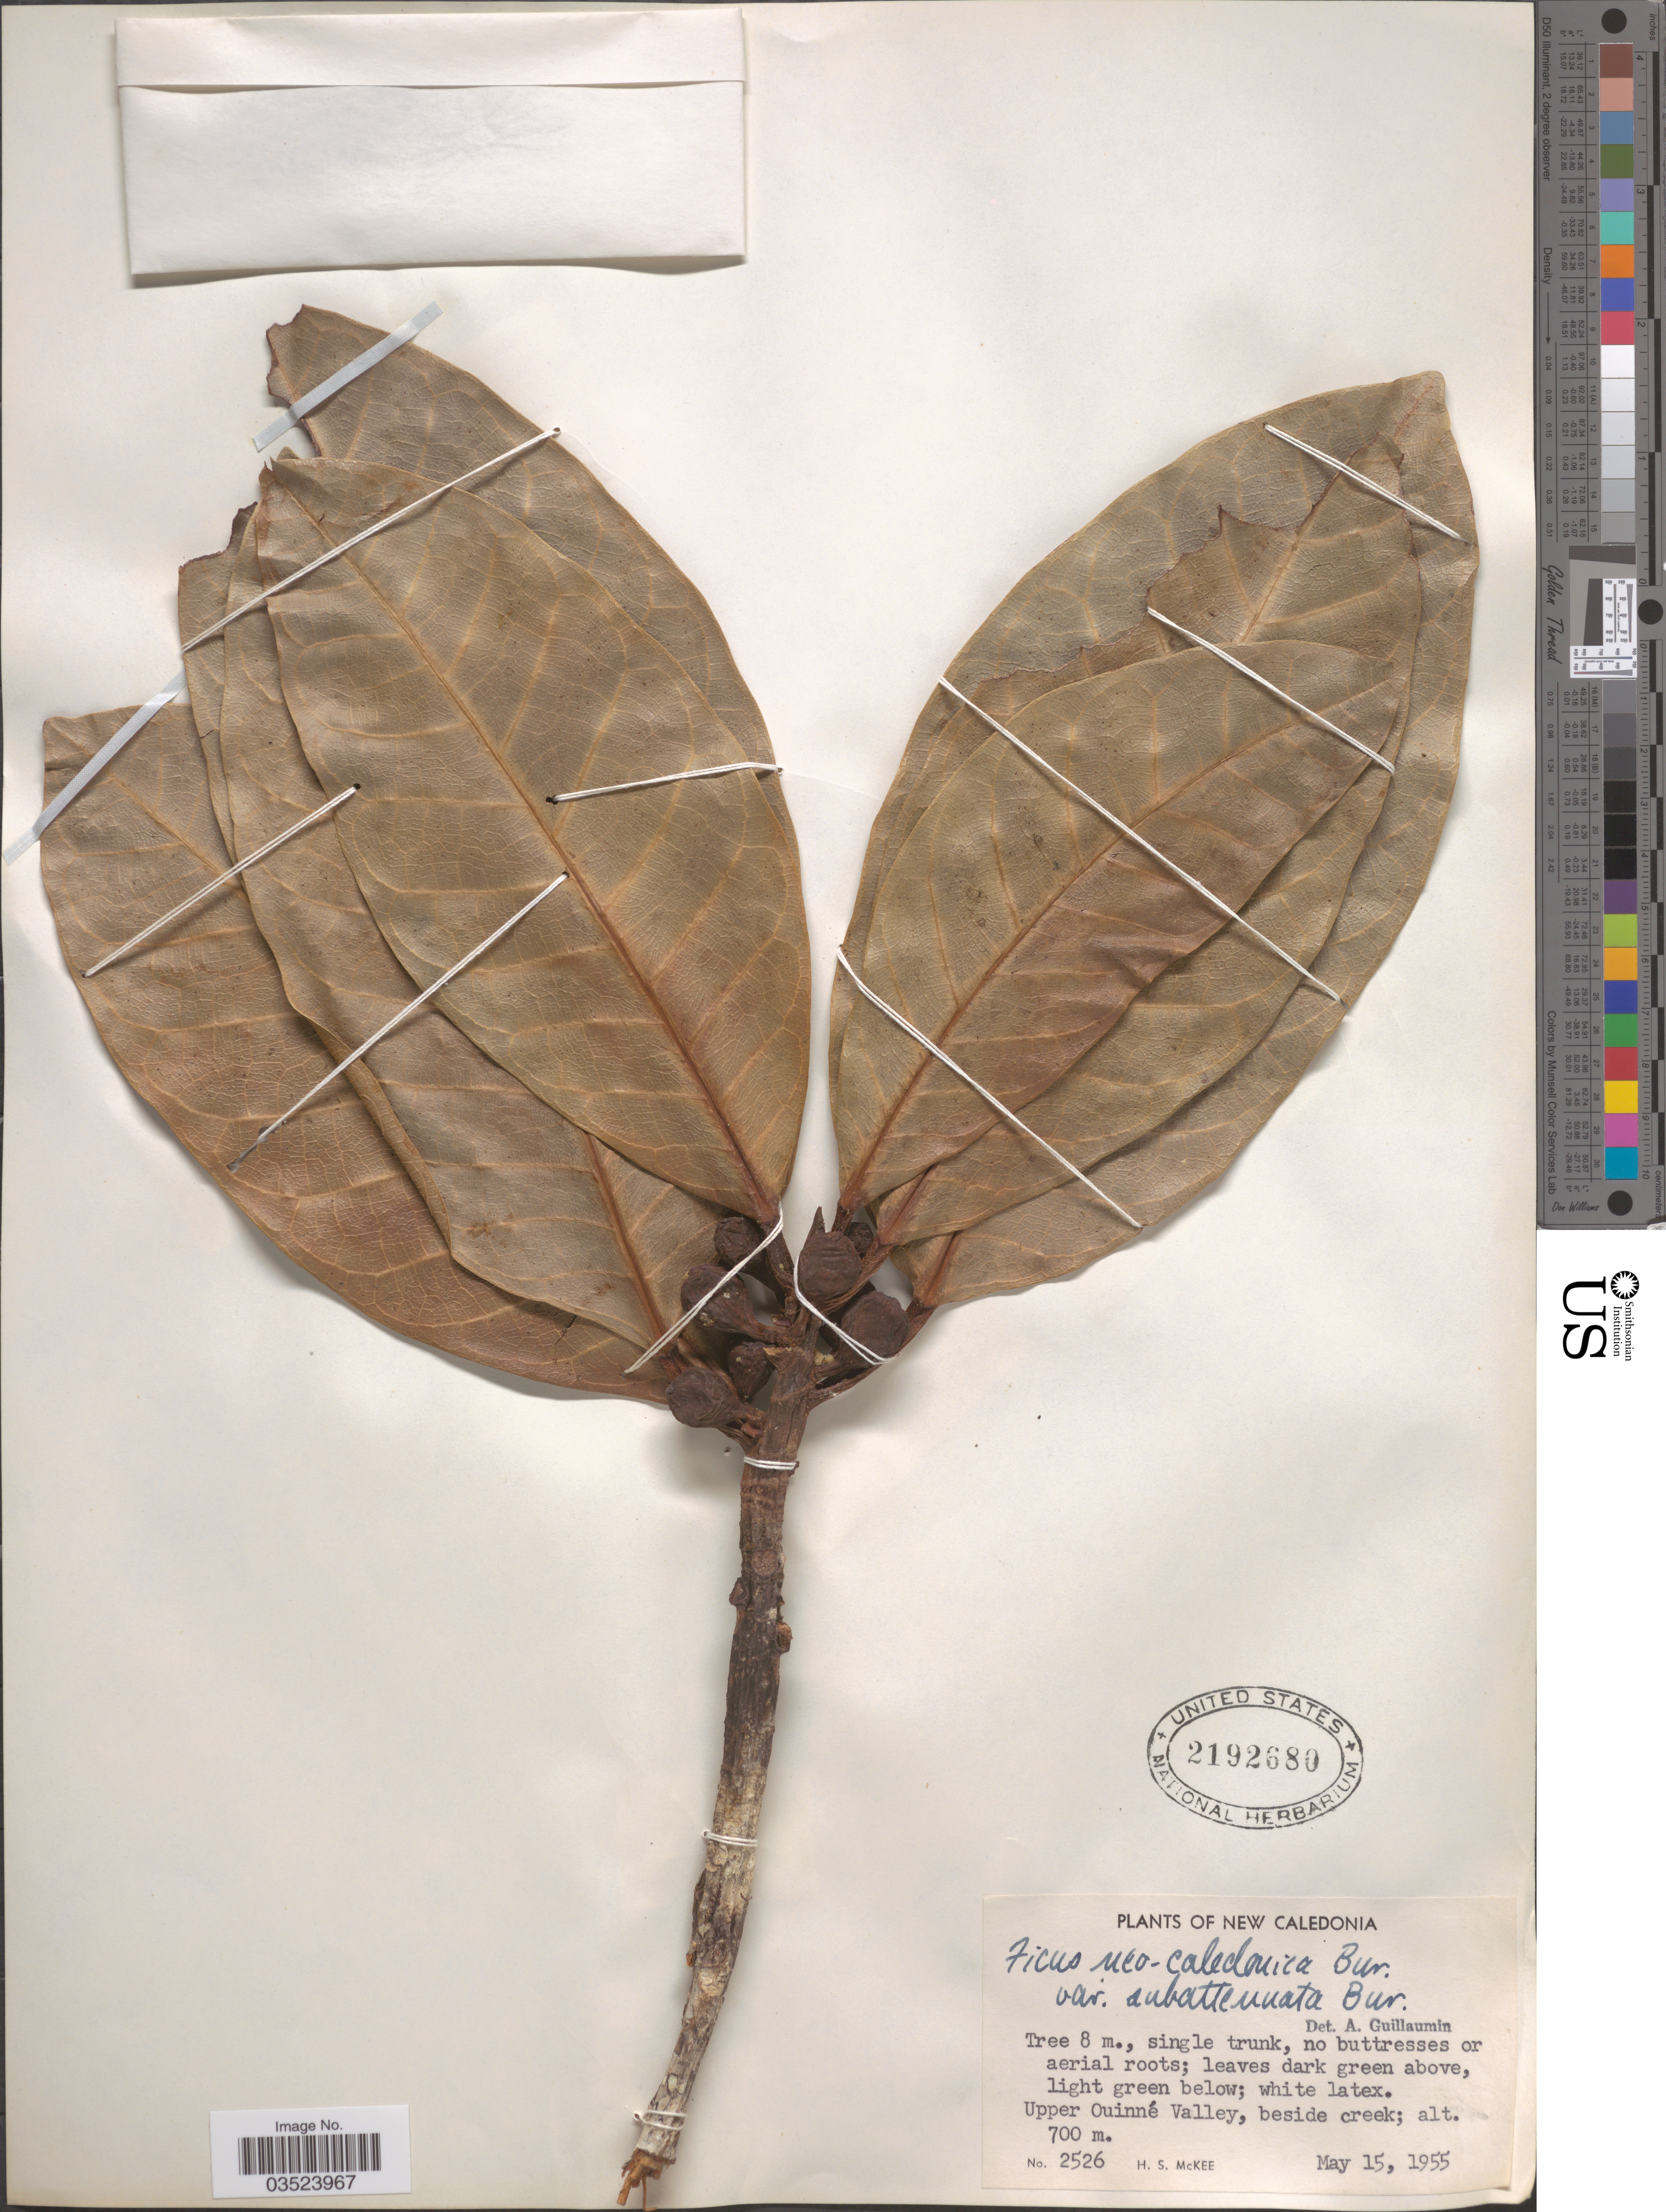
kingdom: Plantae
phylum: Tracheophyta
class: Magnoliopsida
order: Rosales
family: Moraceae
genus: Ficus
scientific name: Ficus austrocaledonica var. subattenuata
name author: Bureau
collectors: H. S. McKee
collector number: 2526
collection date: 1955-05-15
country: New Caledonia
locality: New Caledonia. Upper Ouinné Valley, beside creek.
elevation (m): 700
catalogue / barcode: US 2192680